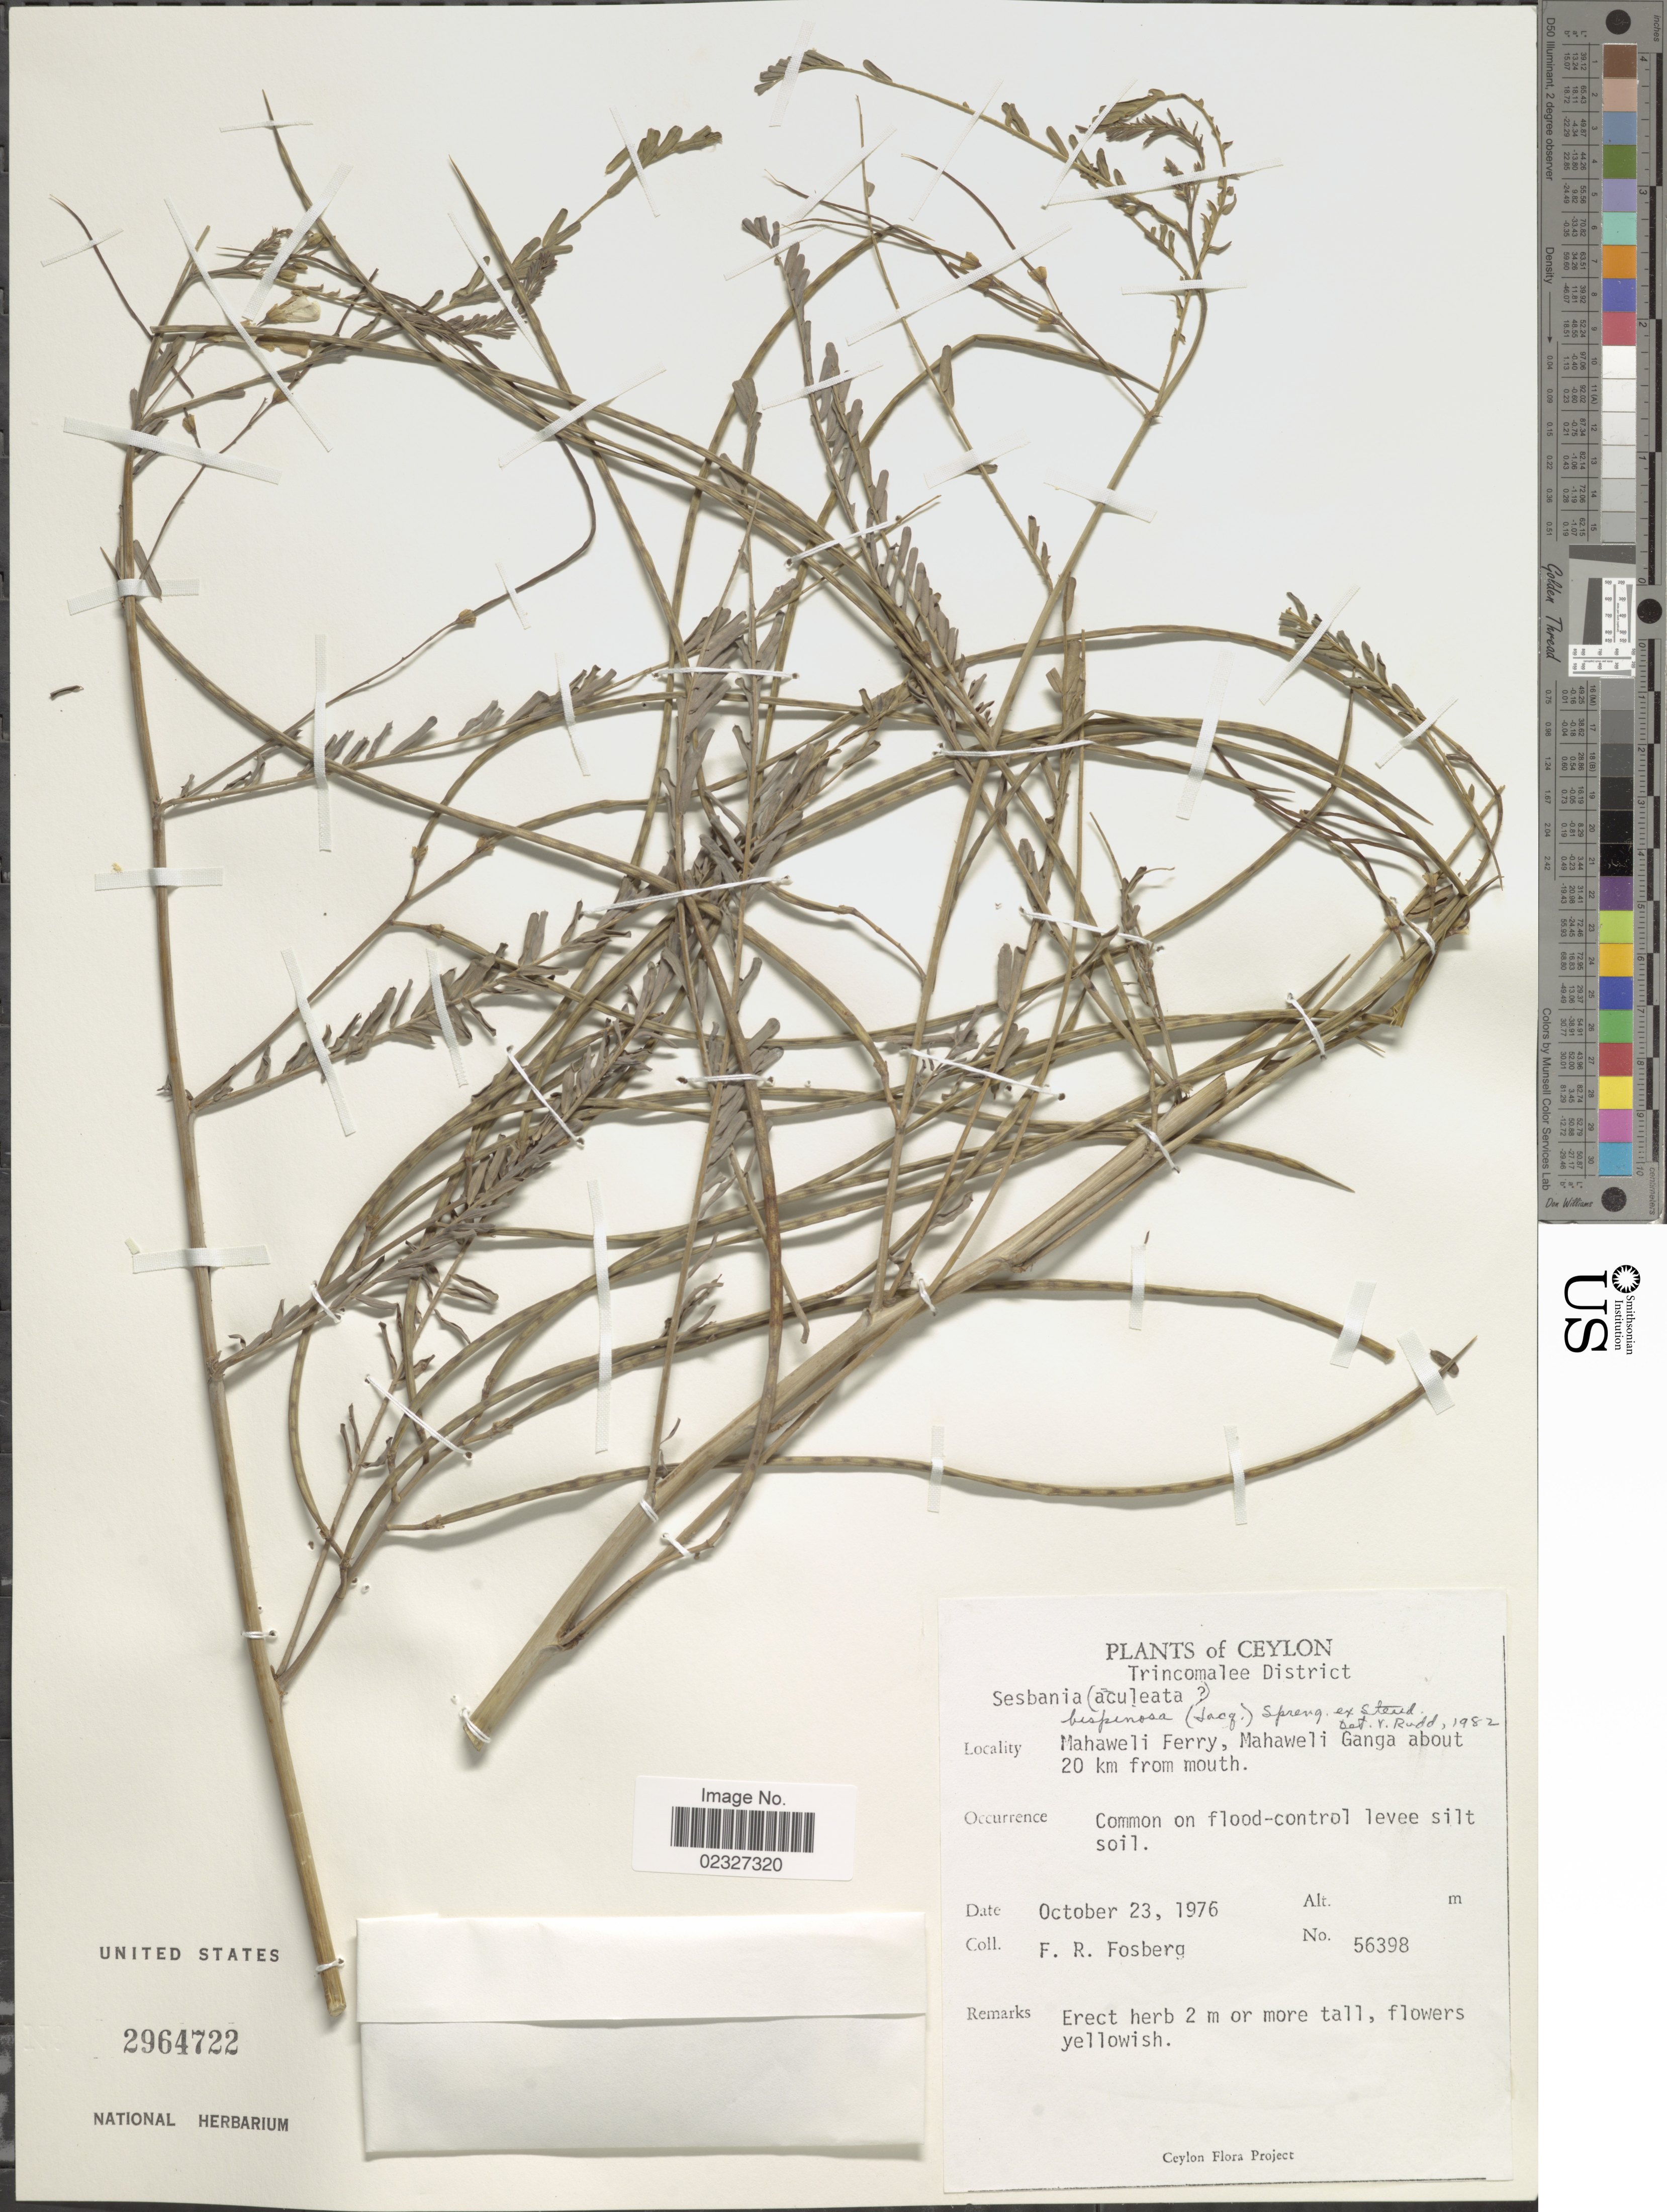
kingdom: Plantae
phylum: Tracheophyta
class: Magnoliopsida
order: Fabales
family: Fabaceae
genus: Sesbania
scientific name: Sesbania bispinosa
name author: (Jacq.) Steud.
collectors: F. R. Fosberg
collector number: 56398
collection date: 1976-10-23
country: Sri Lanka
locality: Ceylon, Trincomalee District, Mahaweli Ferry, Mahaweli Ganga about 20 km from mouth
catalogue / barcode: US 2964722